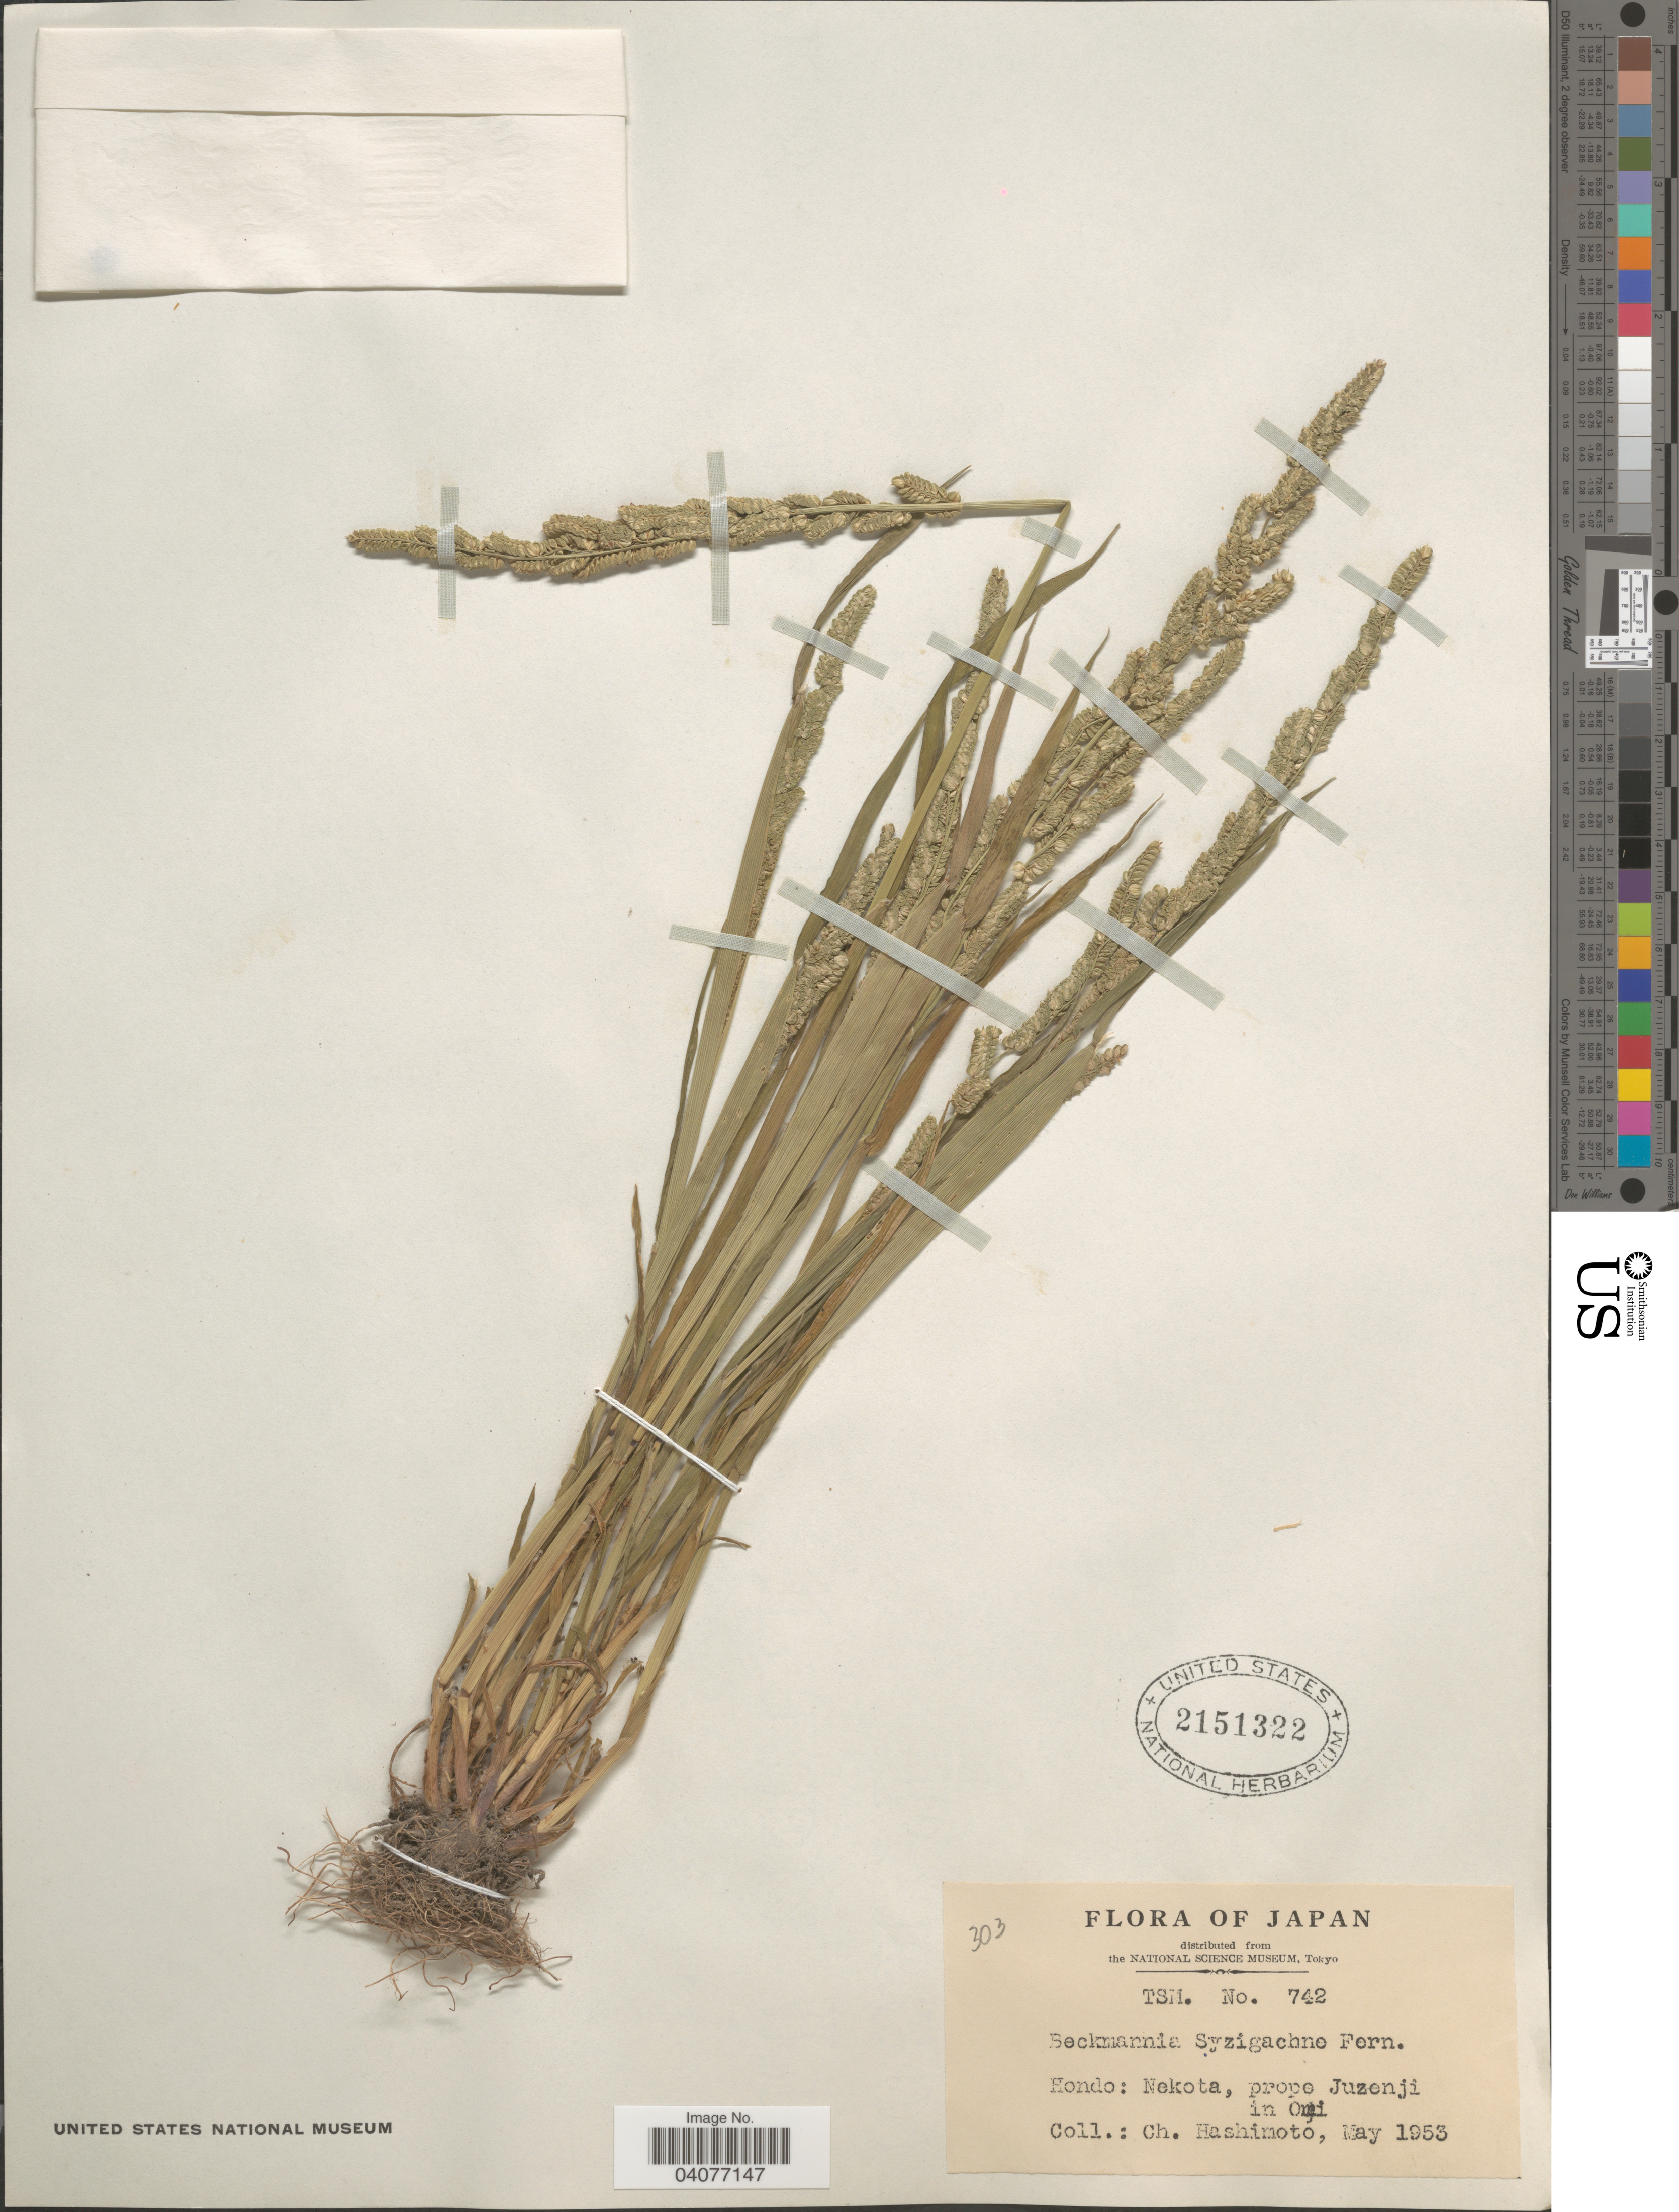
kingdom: Plantae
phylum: Tracheophyta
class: Liliopsida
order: Poales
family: Poaceae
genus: Beckmannia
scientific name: Beckmannia syzigachne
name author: (Steud.) Fernald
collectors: C. Hashimoto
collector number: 742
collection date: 1953-05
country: Japan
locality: Hondo: Nekota, prope Juzenji in Omi.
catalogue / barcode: US 2151322